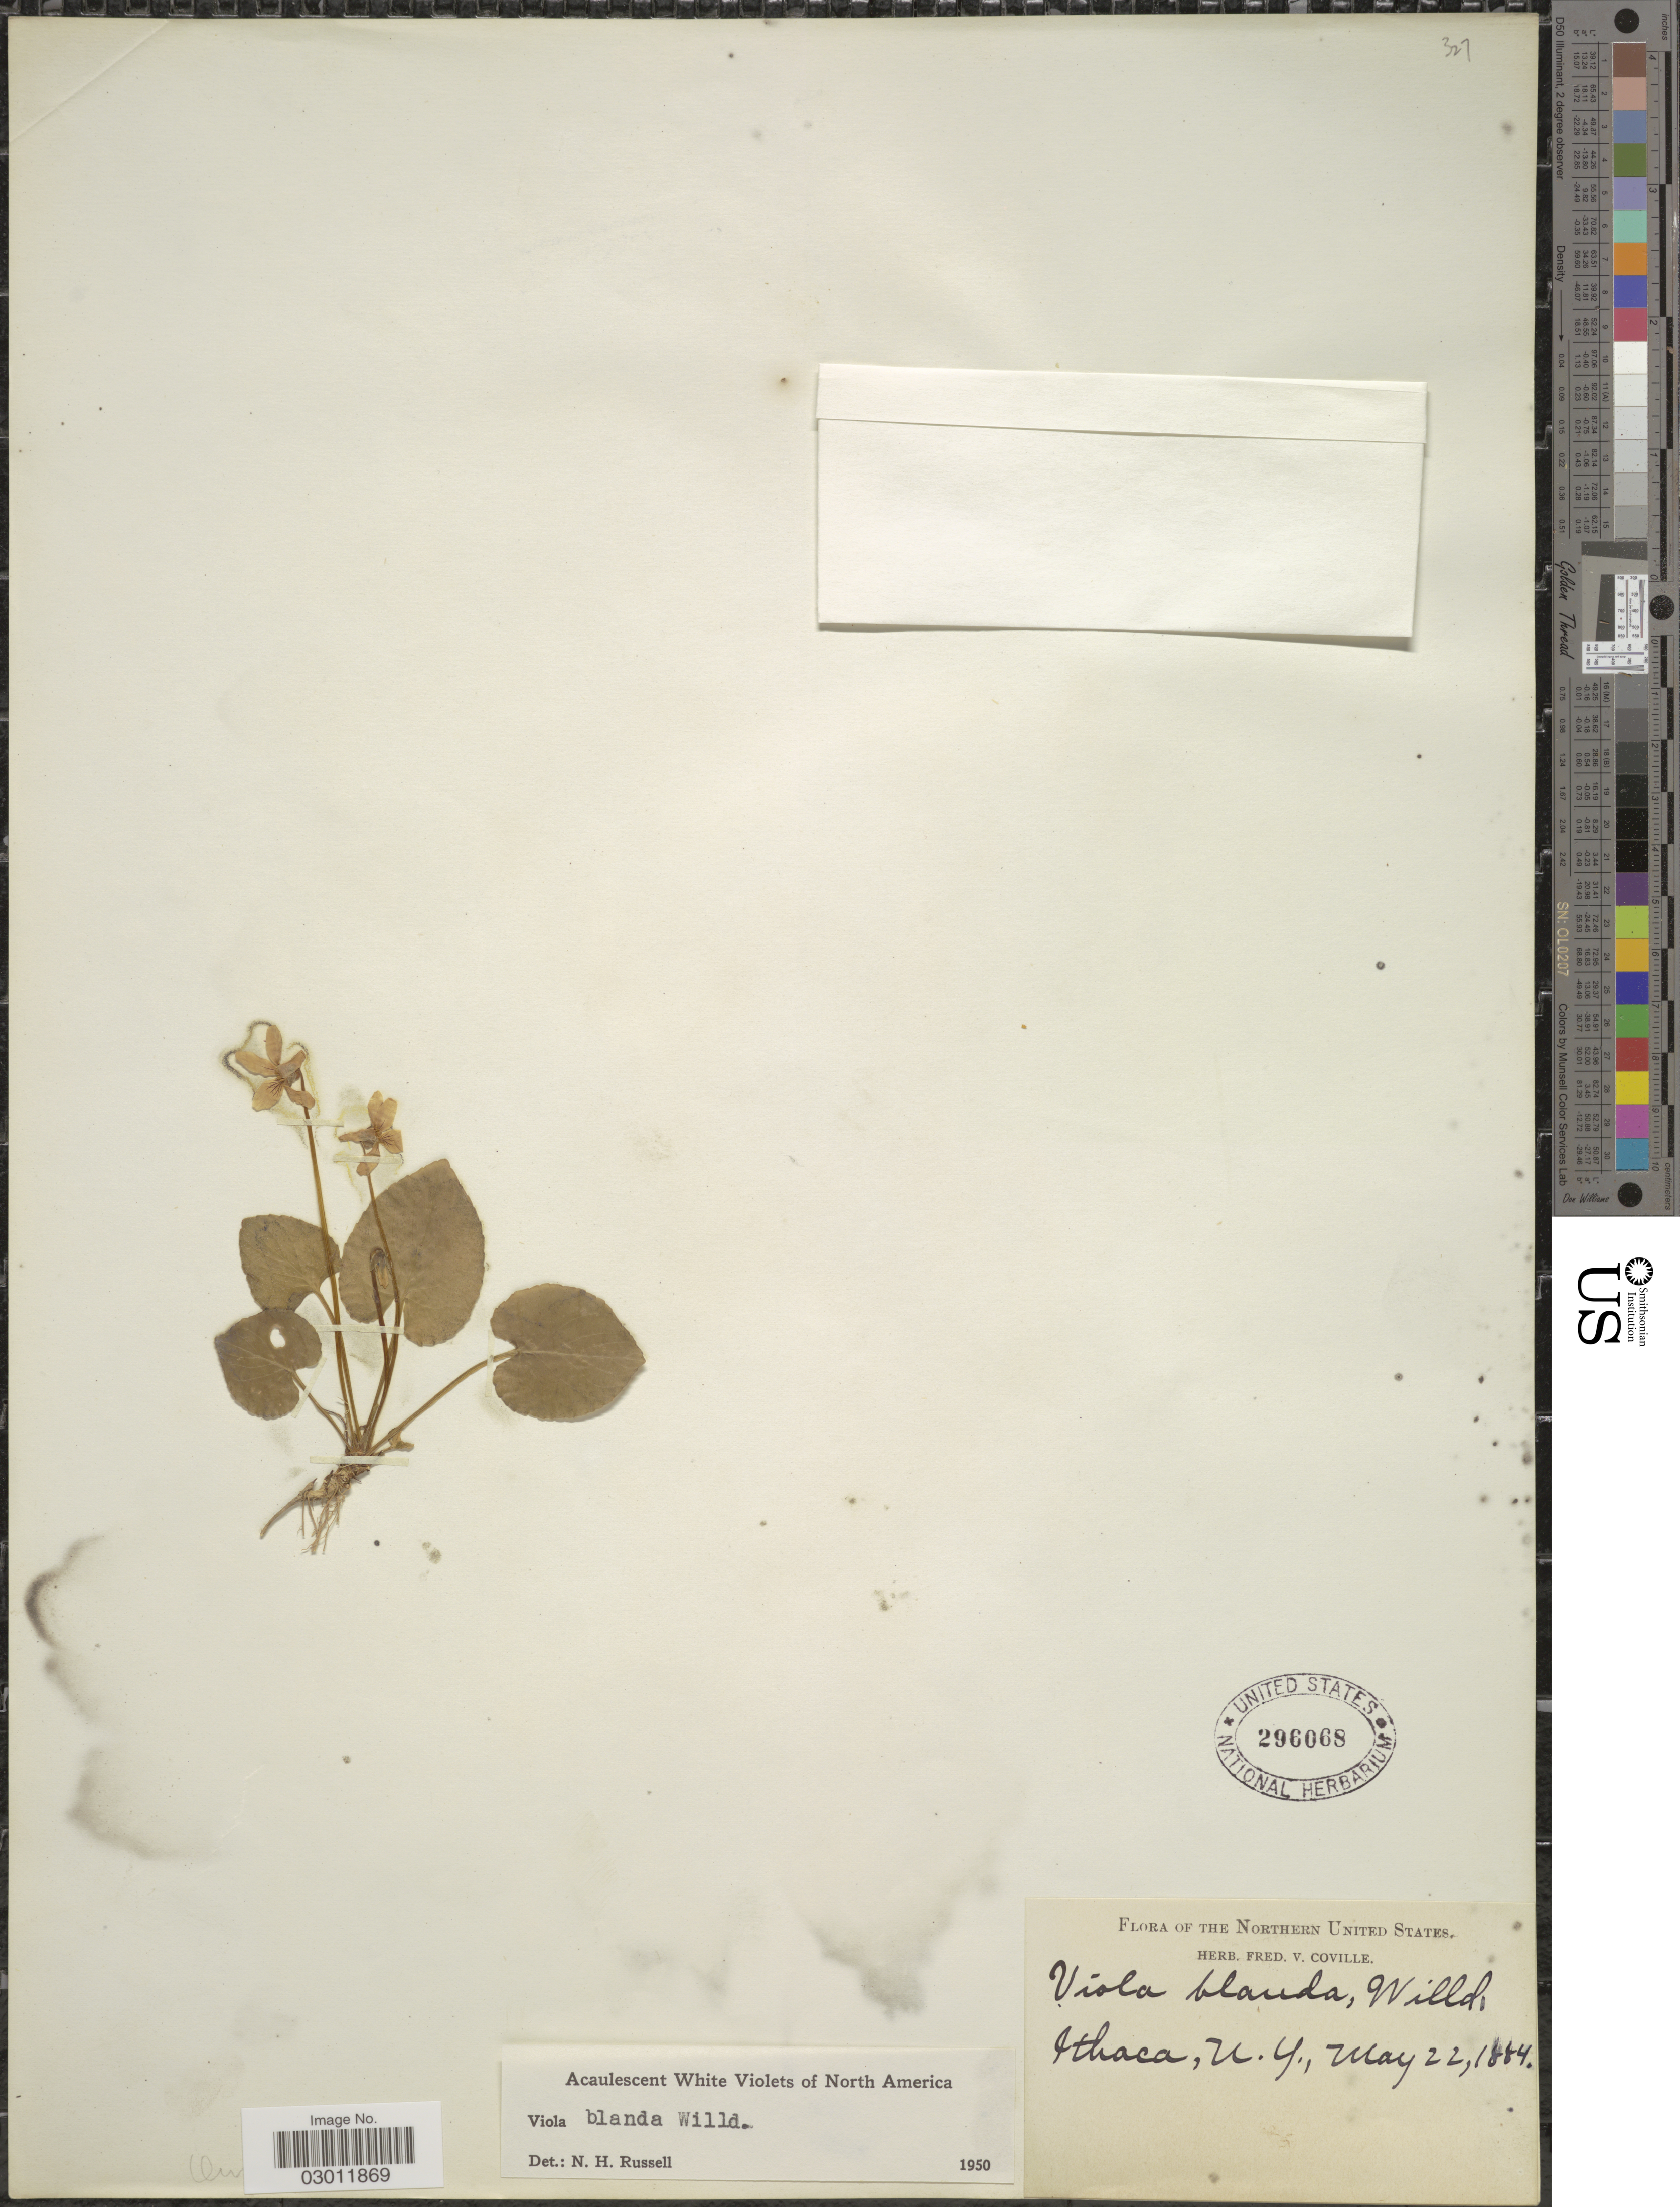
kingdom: Plantae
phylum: Tracheophyta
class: Magnoliopsida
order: Malpighiales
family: Violaceae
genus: Viola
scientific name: Viola blanda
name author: Willd.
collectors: ex herb. Fred. V. Coville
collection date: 1884-05-22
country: United States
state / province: New York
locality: The Northern United States. Ithaca, N.Y.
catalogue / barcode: US 296068